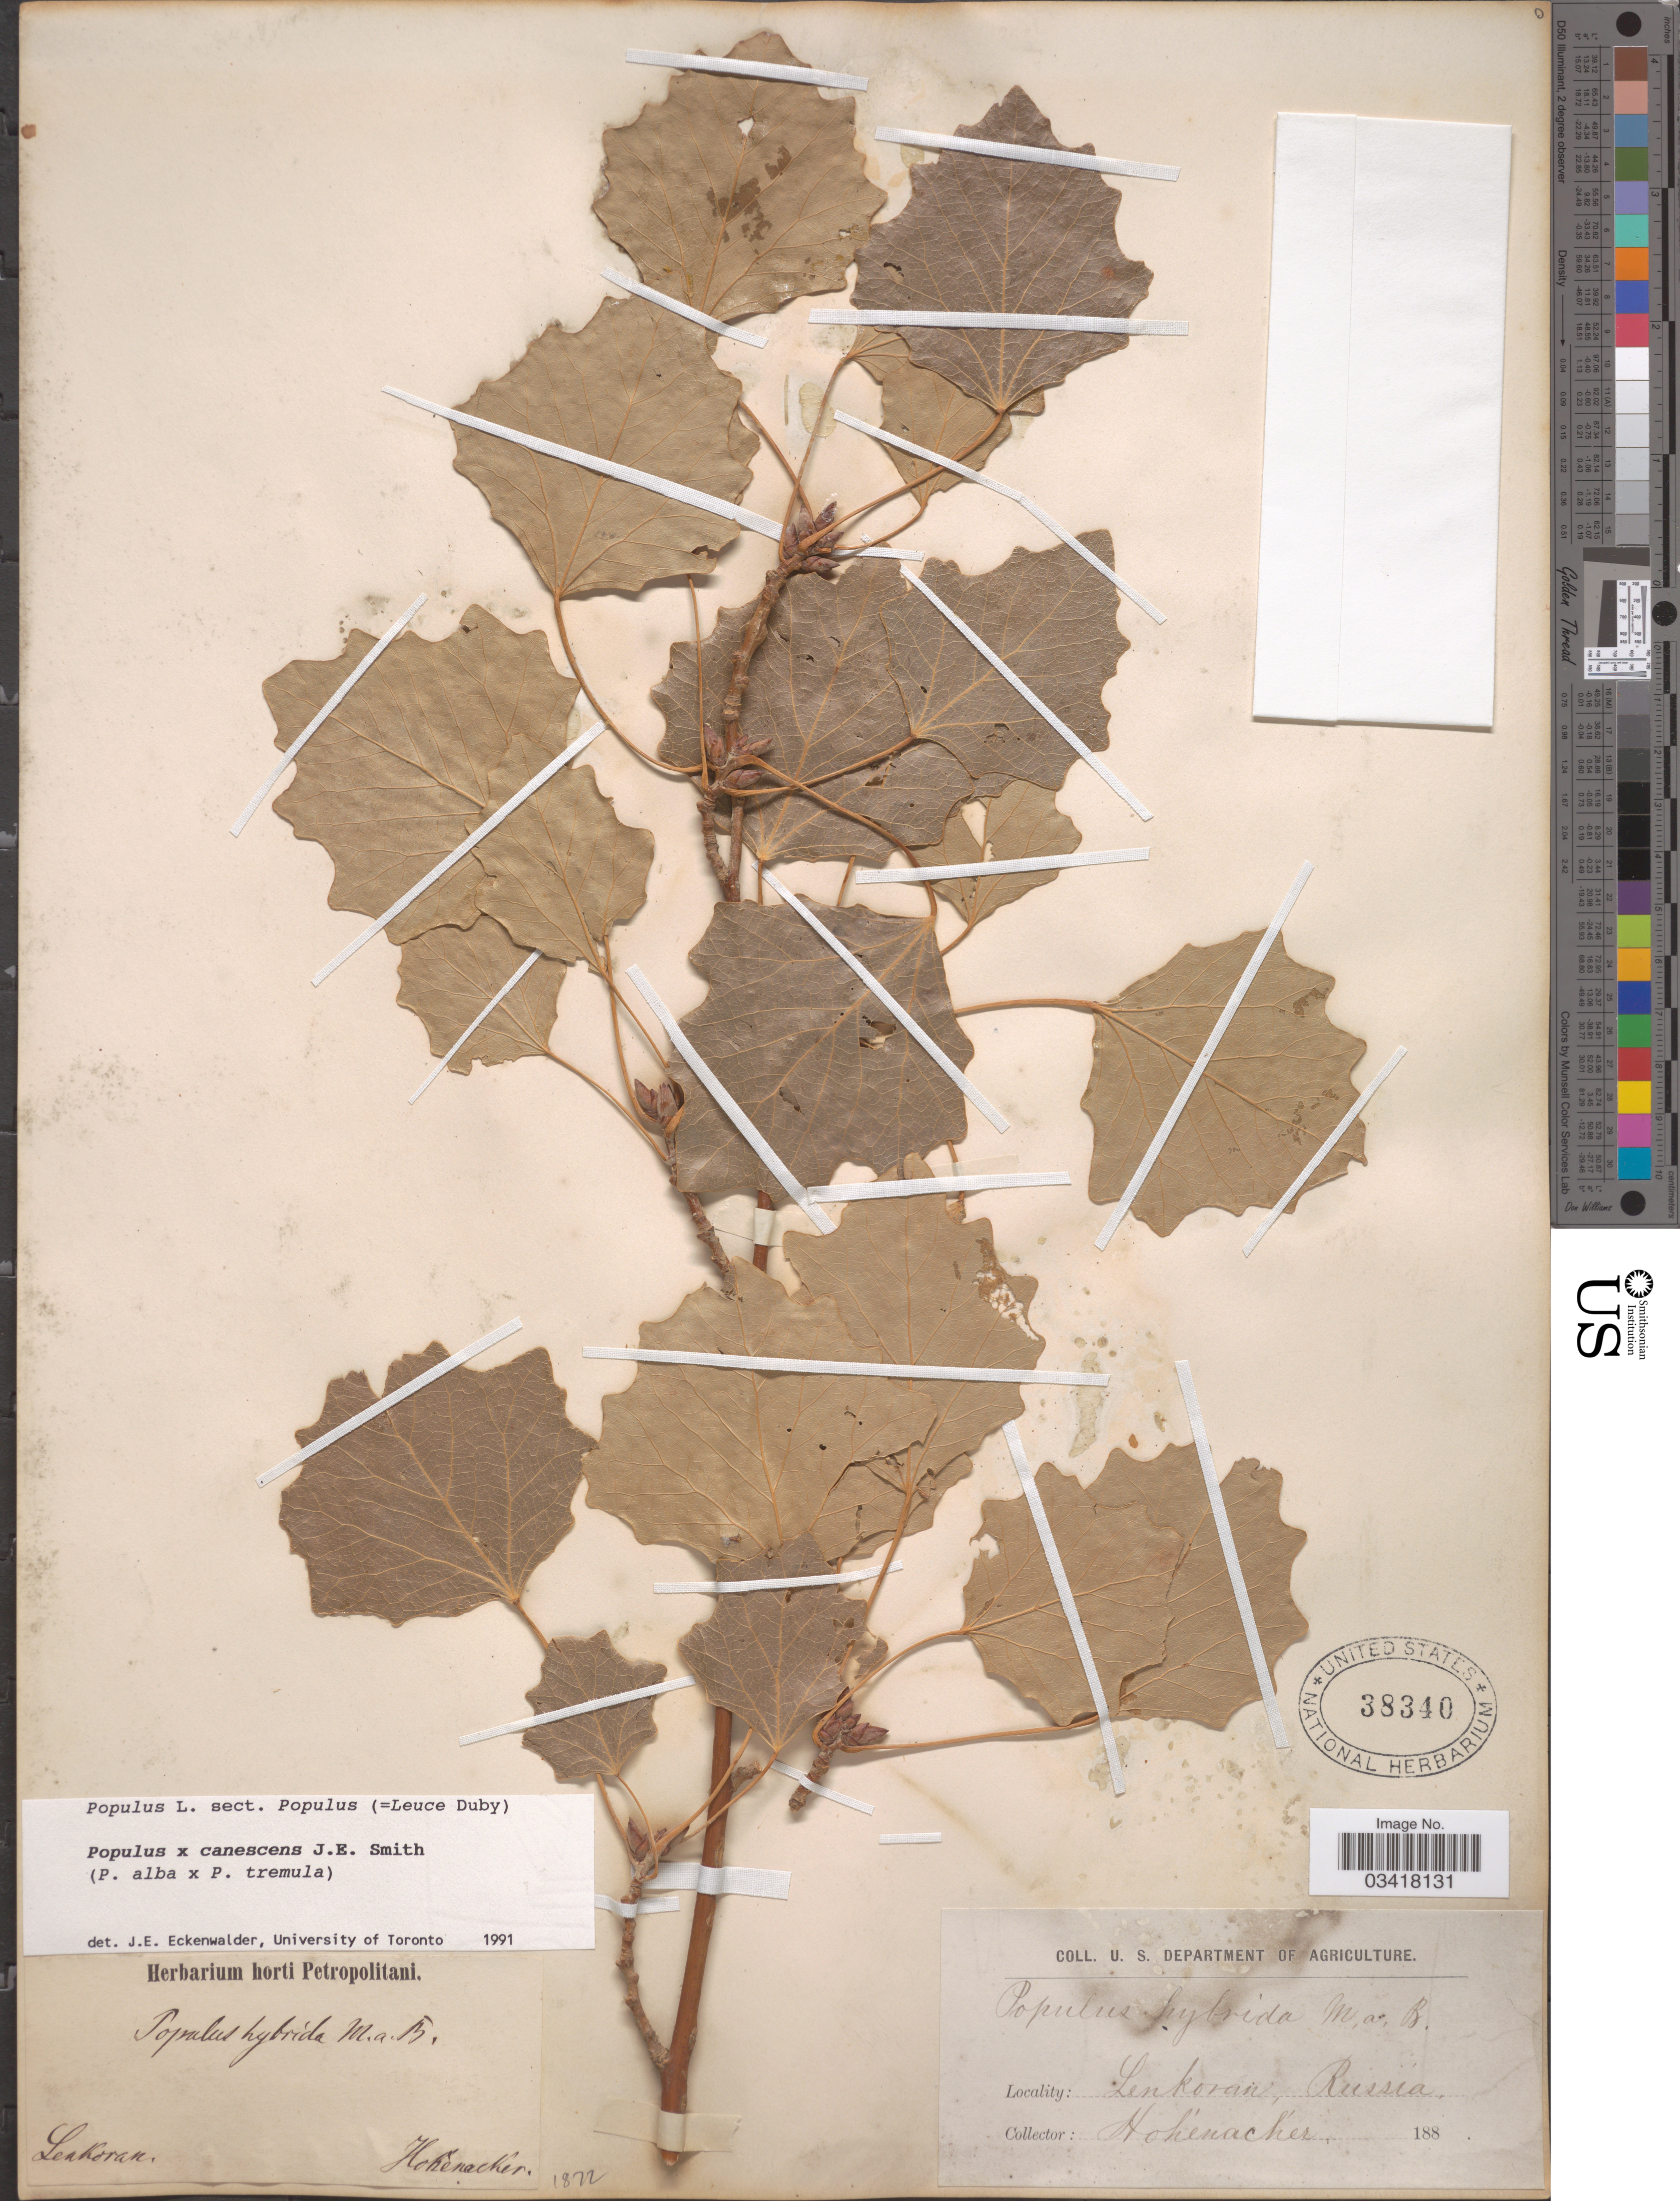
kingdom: Plantae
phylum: Tracheophyta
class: Magnoliopsida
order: Malpighiales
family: Salicaceae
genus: Populus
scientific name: Populus alba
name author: L.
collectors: Hohenacker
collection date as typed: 188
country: Azerbaijan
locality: Lenkoran.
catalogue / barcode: US 38340